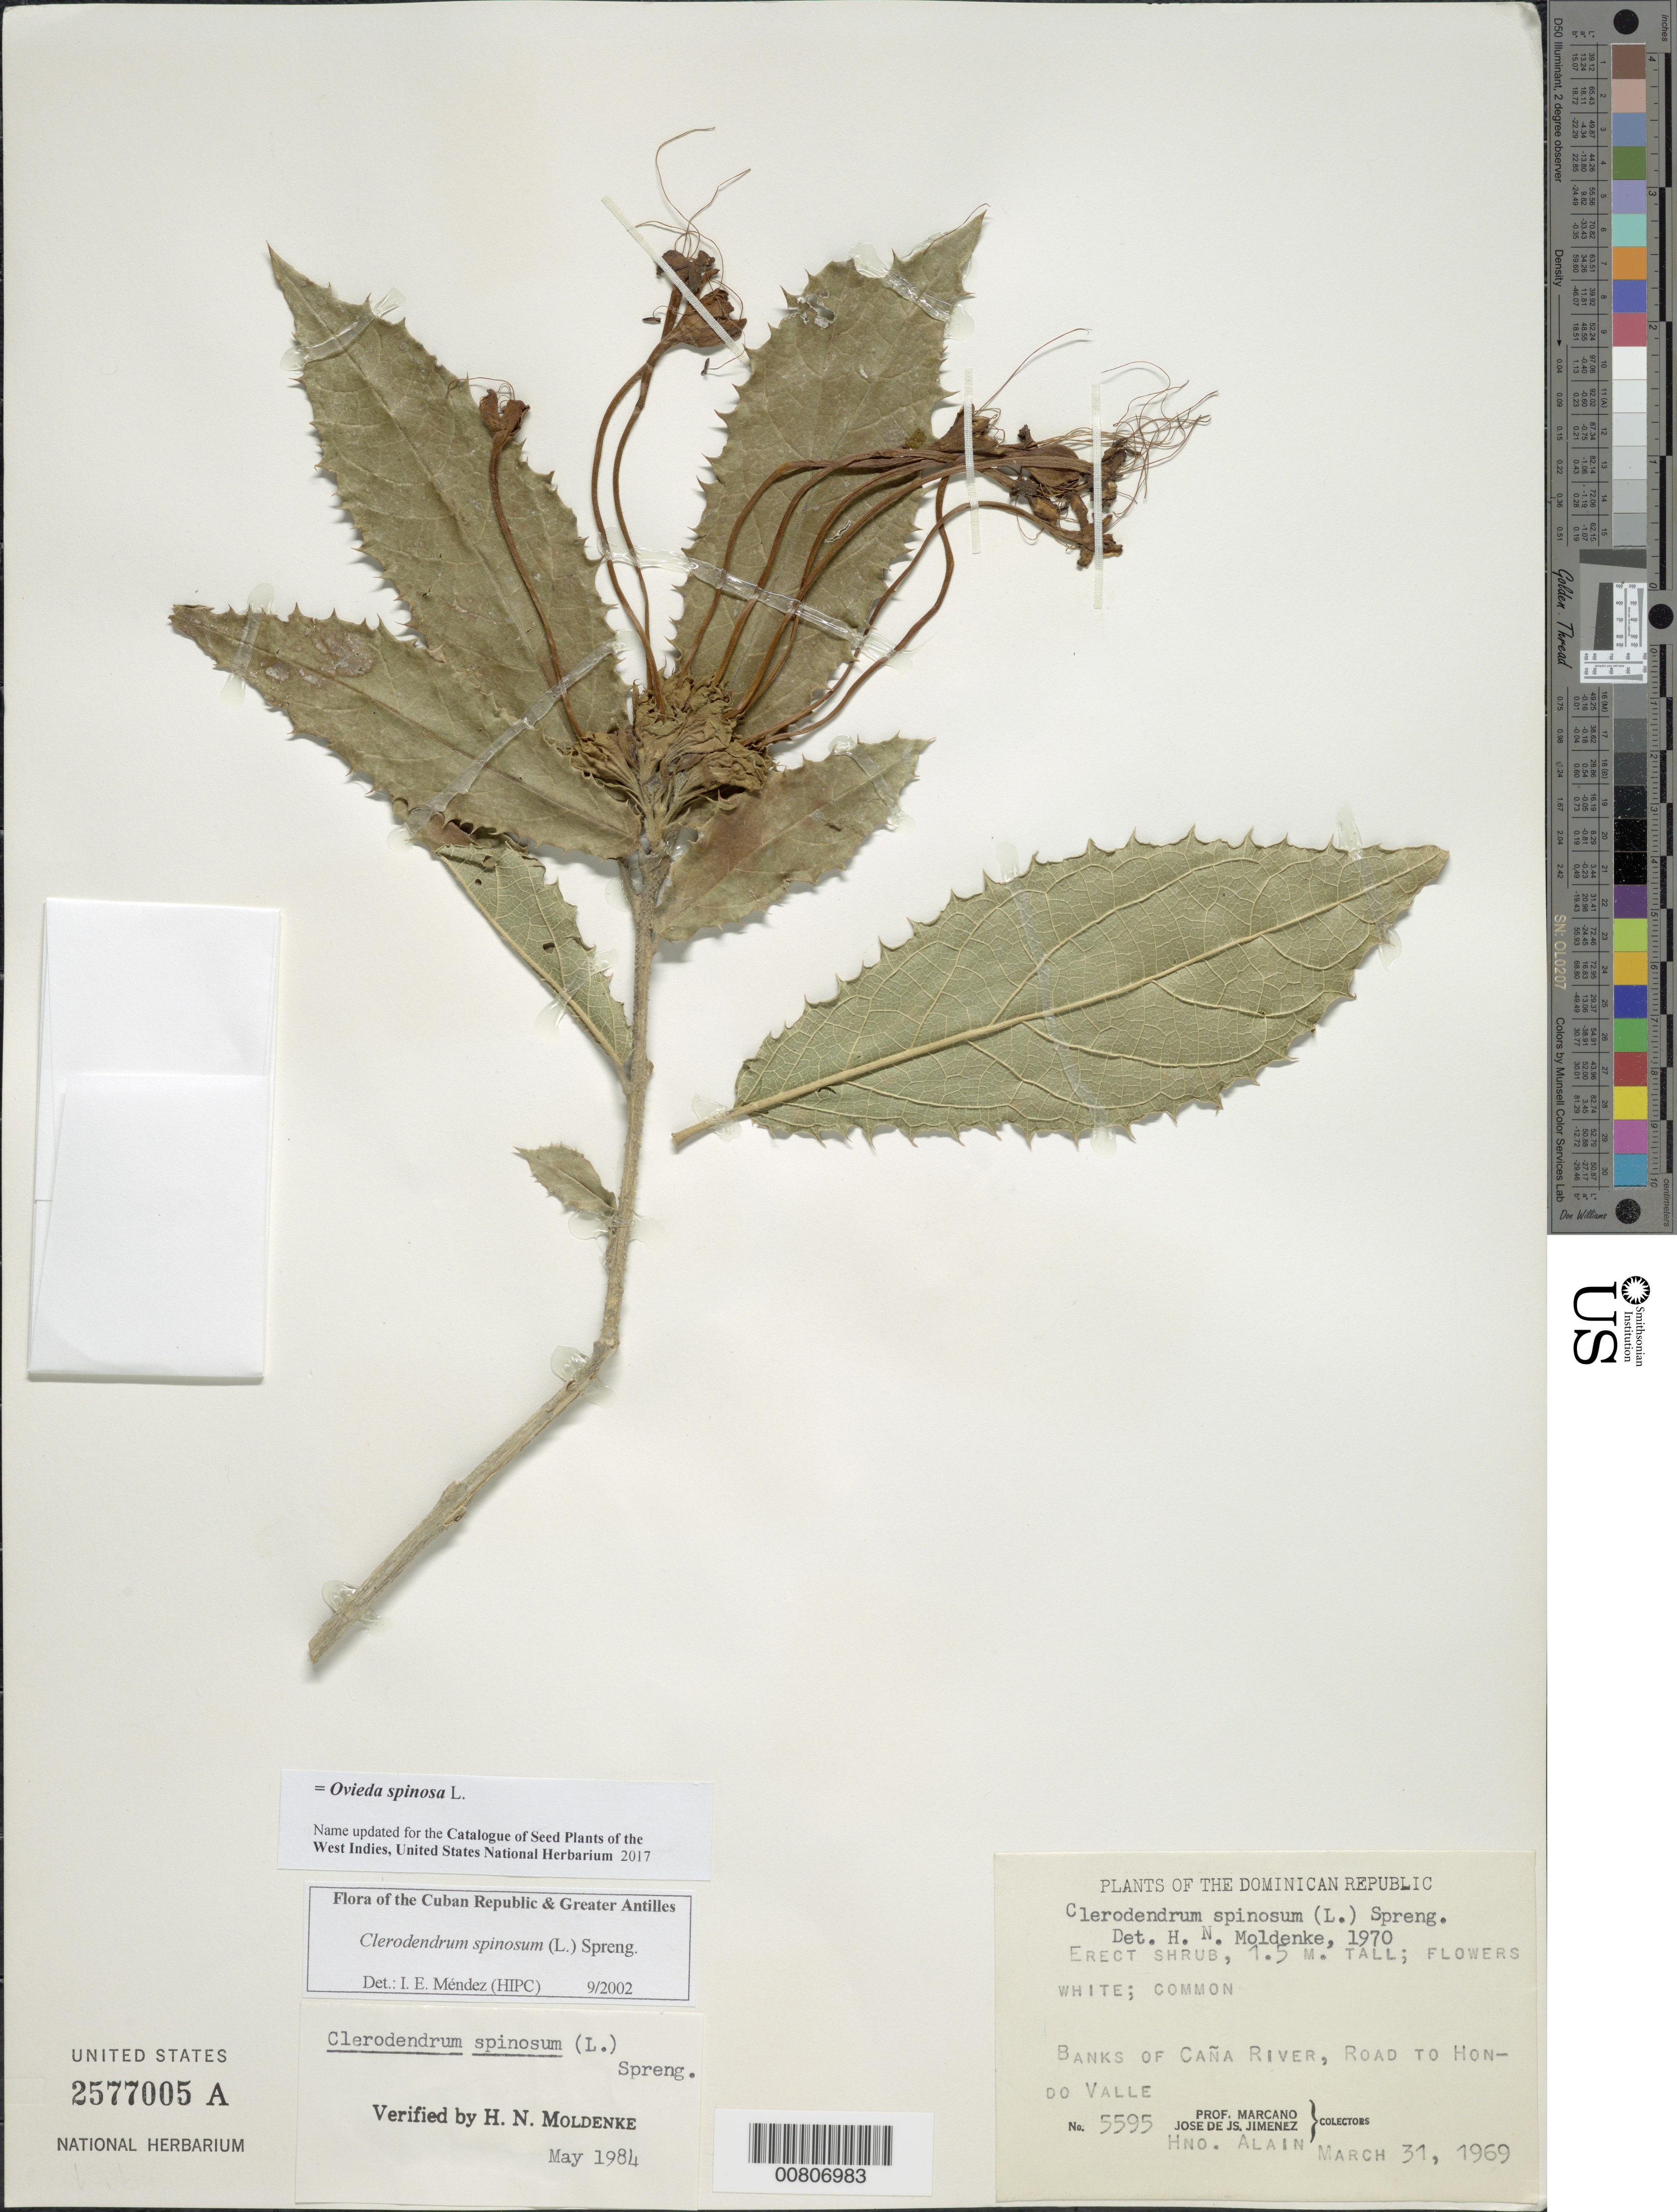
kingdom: Plantae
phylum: Tracheophyta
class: Magnoliopsida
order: Lamiales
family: Lamiaceae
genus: Ovieda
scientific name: Ovieda spinosa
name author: Sw.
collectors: P. Marcano & J. J. Jiménez Almonte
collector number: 5595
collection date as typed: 31 Mar 1969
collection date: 1969-03-31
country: Dominican Republic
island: Hispaniola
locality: Caña River, road to Hondo Valle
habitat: Bank of caño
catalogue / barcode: US 2577005A